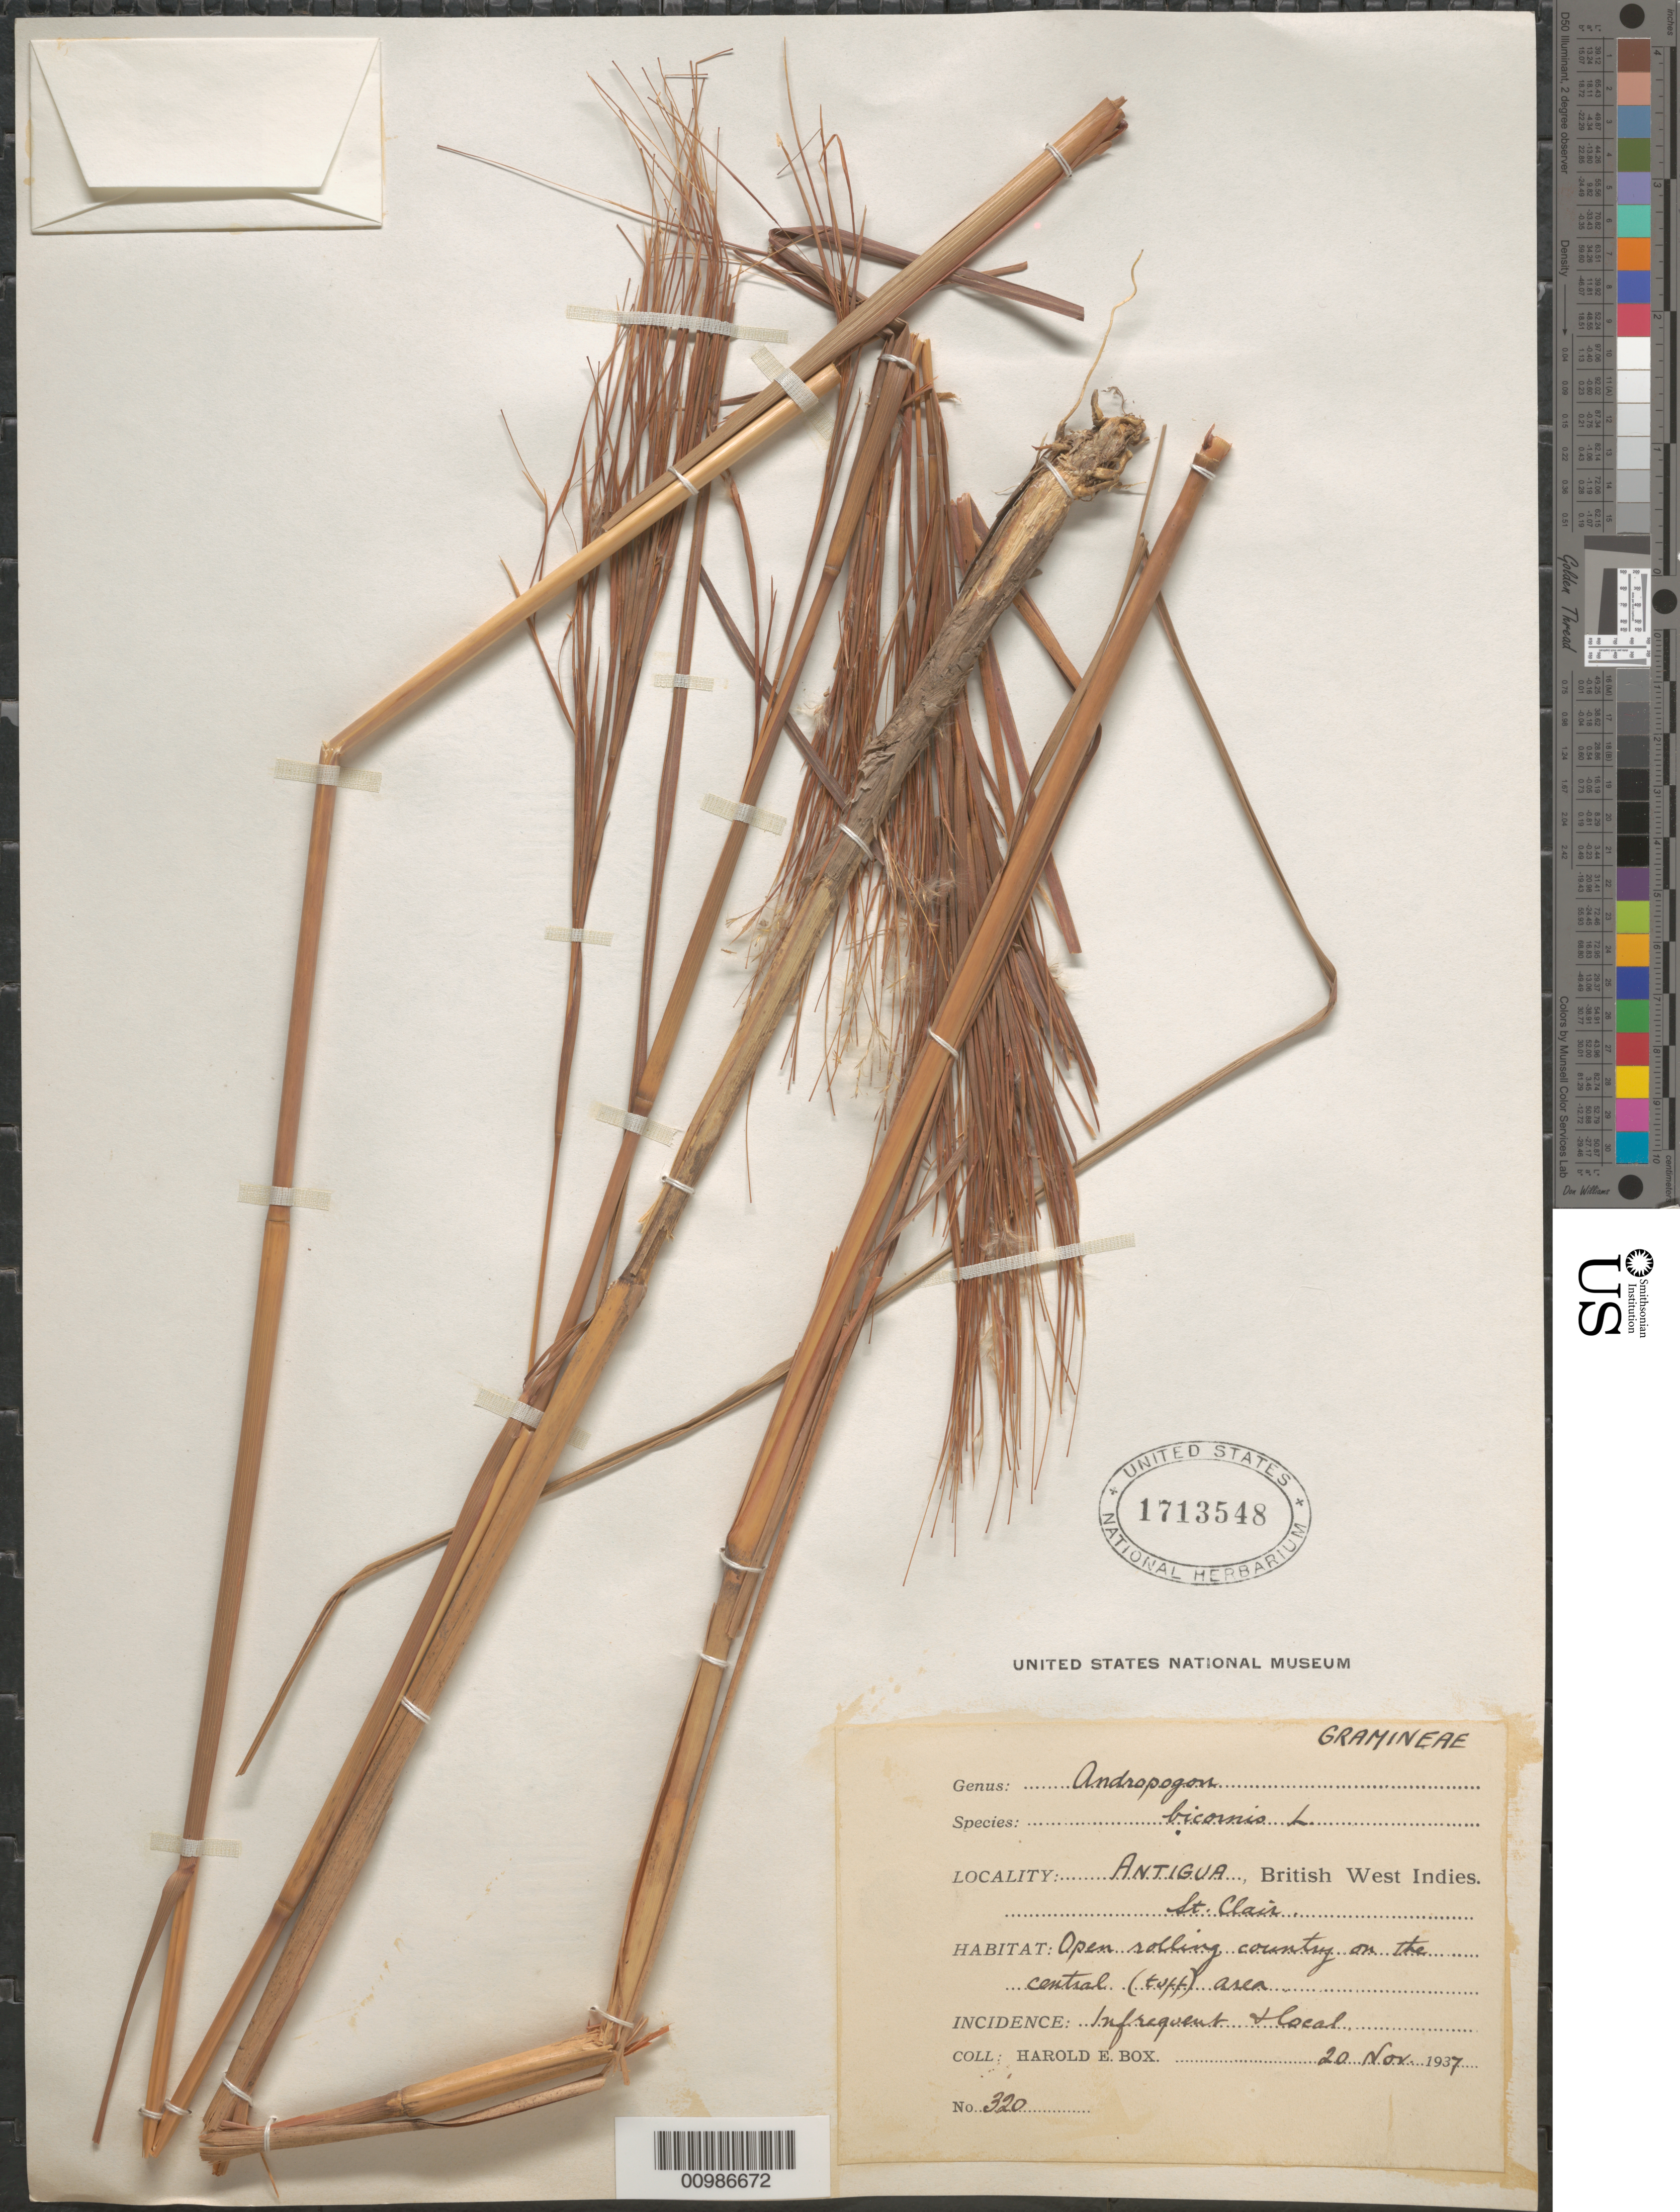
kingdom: Plantae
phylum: Tracheophyta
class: Liliopsida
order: Poales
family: Poaceae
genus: Andropogon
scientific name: Andropogon bicornis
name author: L.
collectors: H. E. Box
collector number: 320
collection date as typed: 20 Nov 1937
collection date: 1937-11-20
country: Antigua and Barbuda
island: Antigua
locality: St. Clair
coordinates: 0 N, 0 E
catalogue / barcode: US 1713548